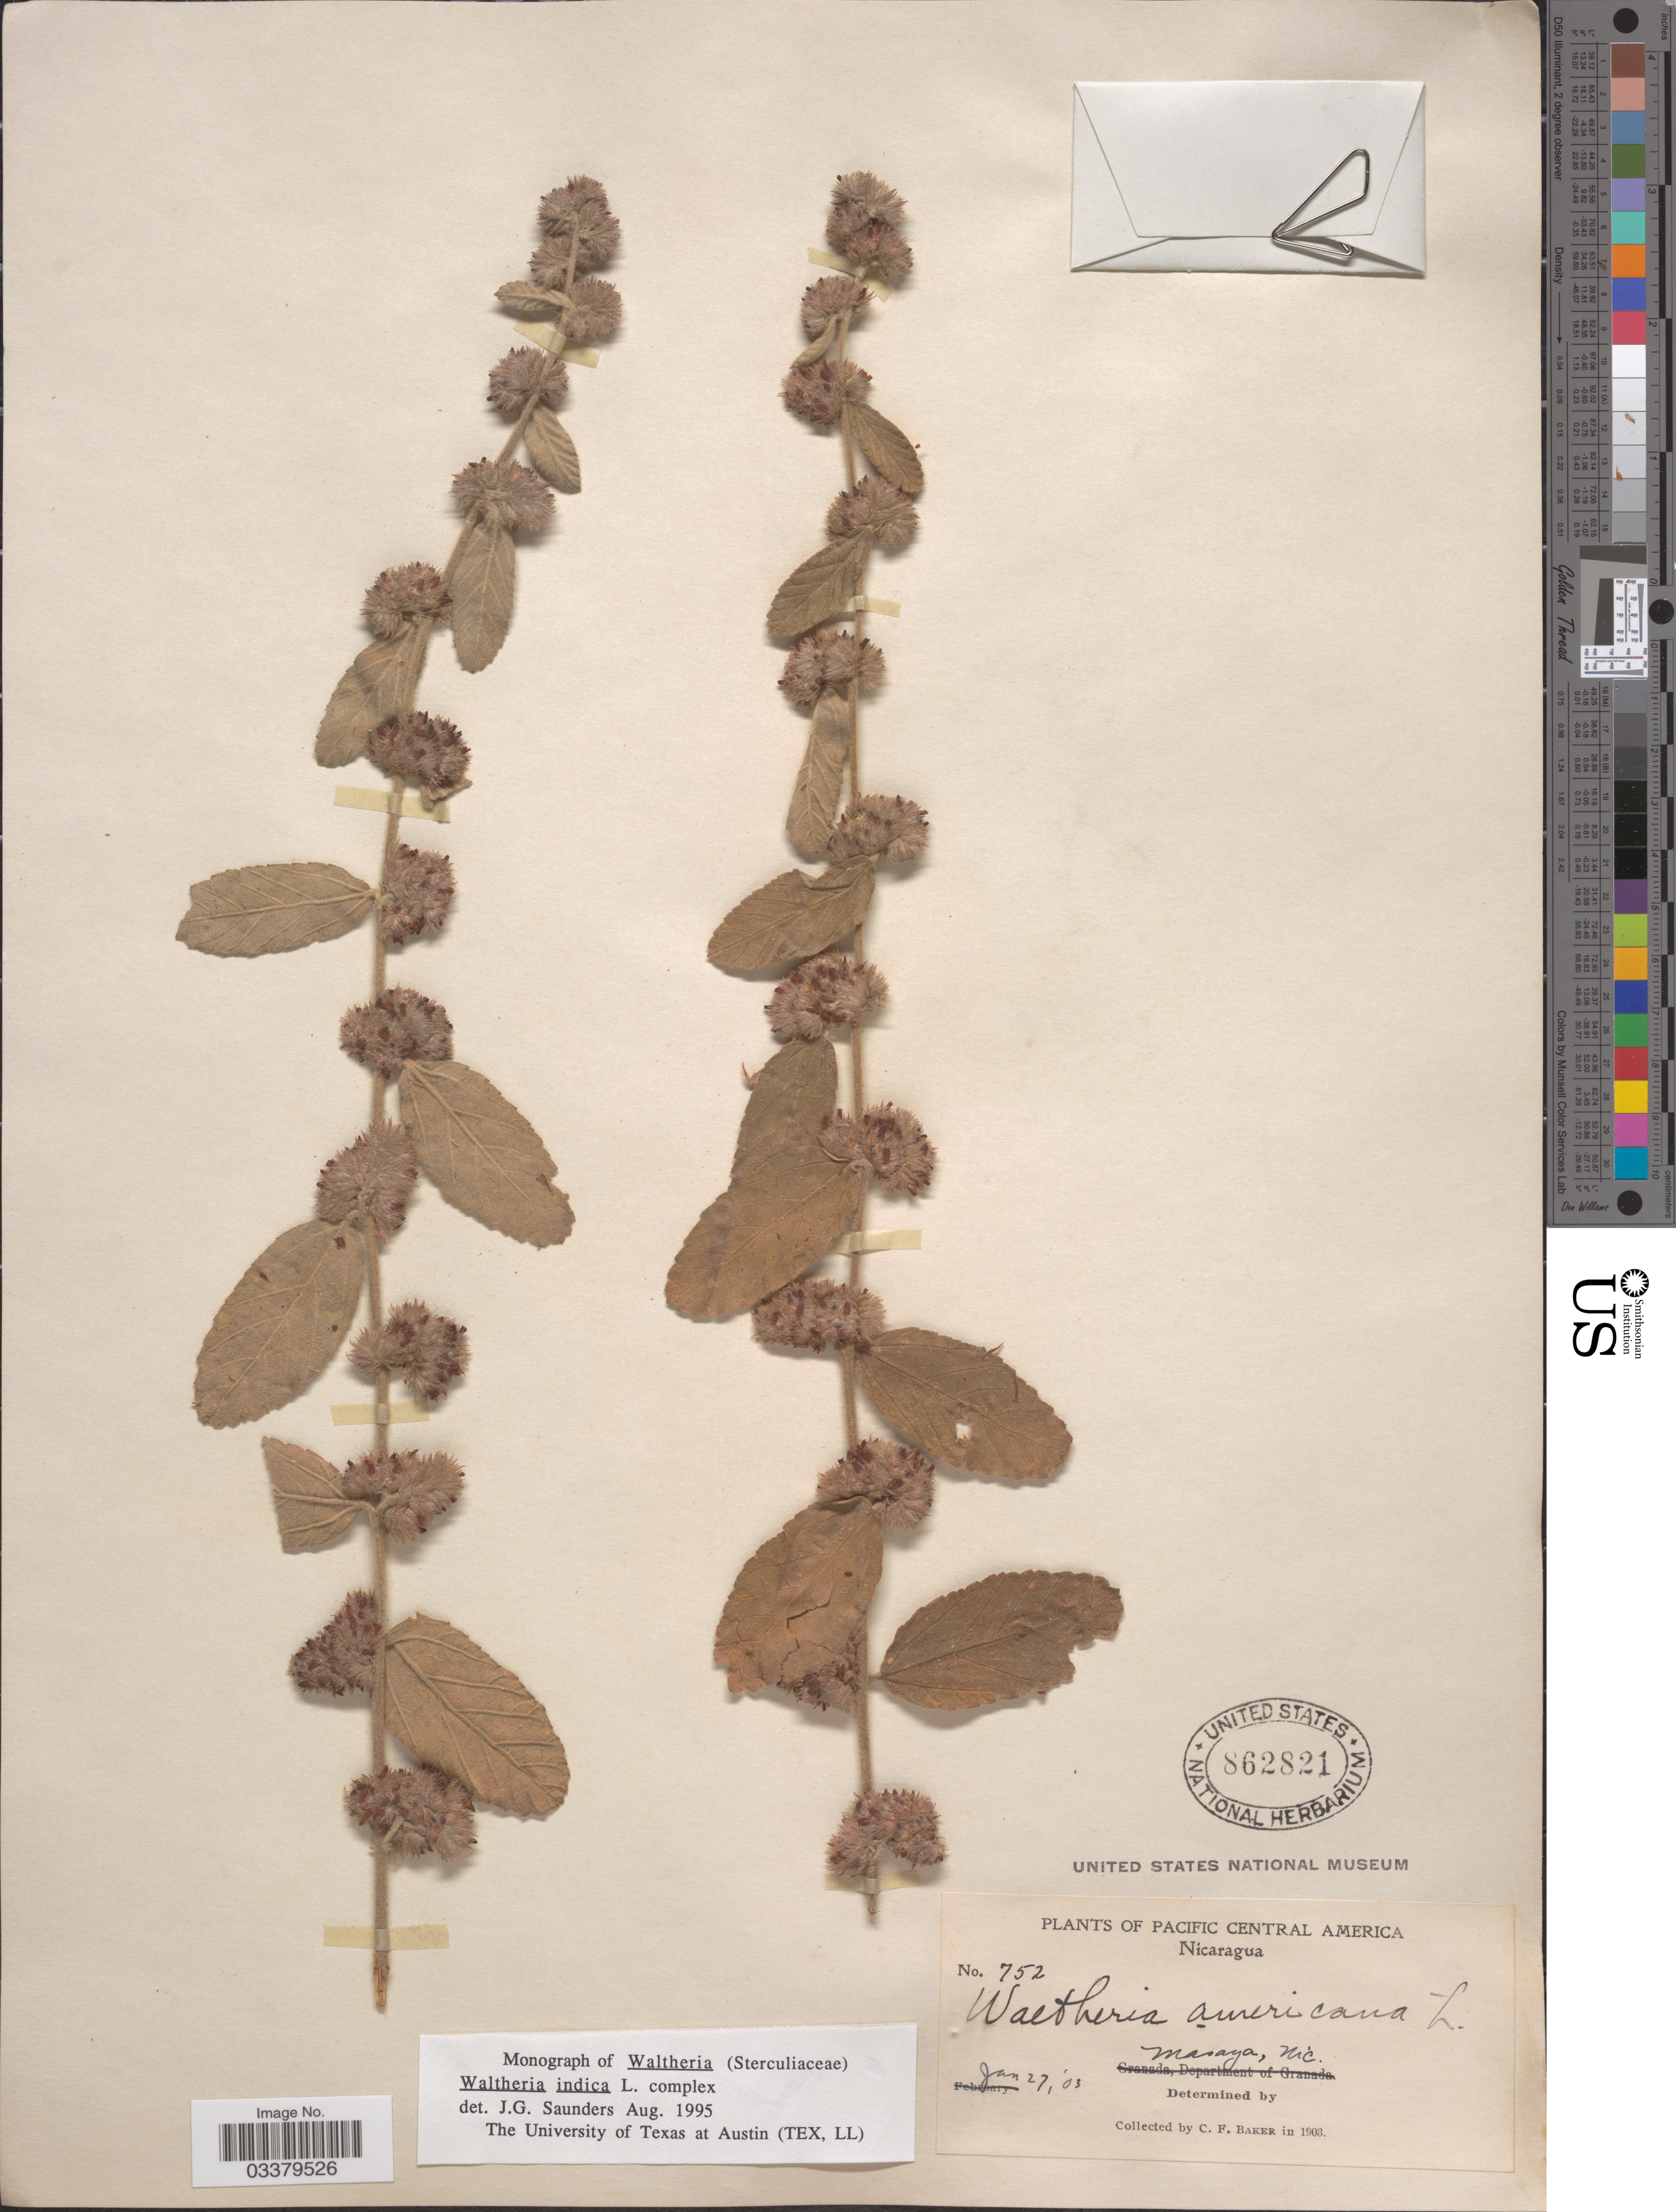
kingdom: Plantae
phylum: Tracheophyta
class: Magnoliopsida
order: Malvales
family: Malvaceae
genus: Waltheria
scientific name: Waltheria indica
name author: L.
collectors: C. F. Baker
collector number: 752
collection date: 1903-01-27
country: Nicaragua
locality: Pacific Central America. Masaya, Nic.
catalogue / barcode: US 862821